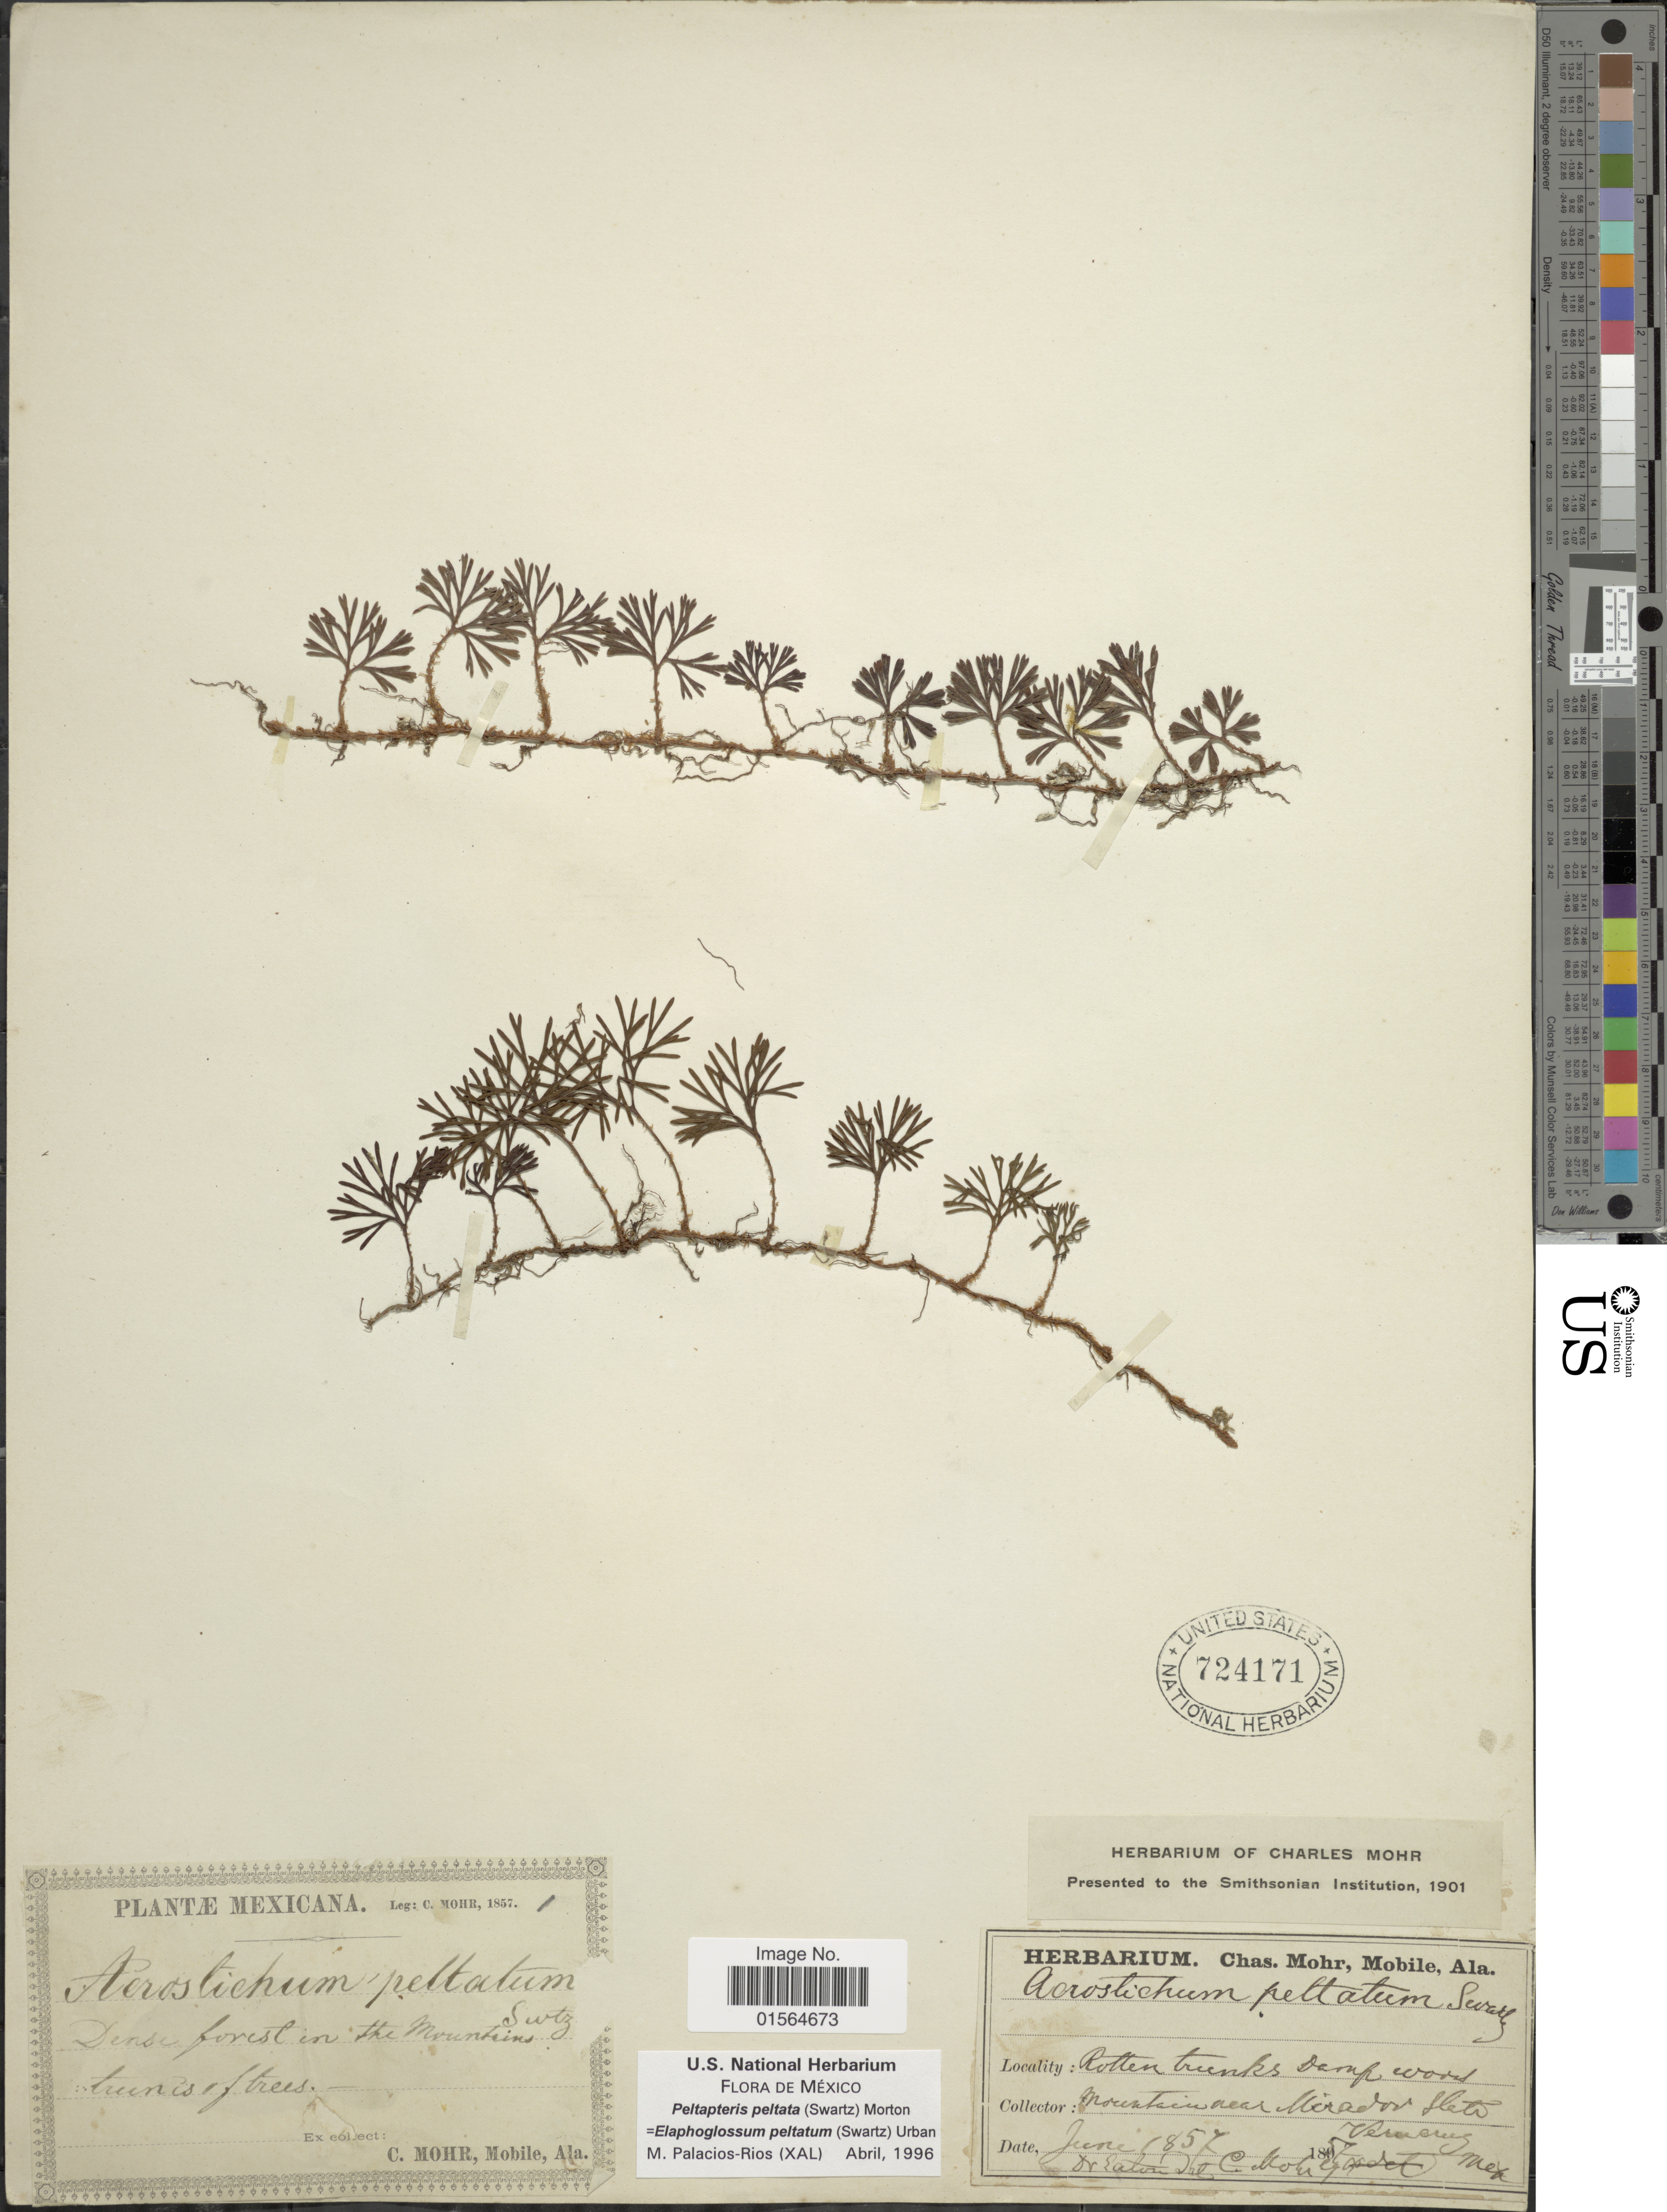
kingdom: Plantae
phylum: Tracheophyta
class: Polypodiopsida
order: Polypodiales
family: Dryopteridaceae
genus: Elaphoglossum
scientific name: Elaphoglossum peltatum f. peltatum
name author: (Sw.) Urb.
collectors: -- Eaton & C. T. Mohr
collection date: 1857-06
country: Mexico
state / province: Veracruz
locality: Mountain near Mirador Fleta [interpreted]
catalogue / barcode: US 724171